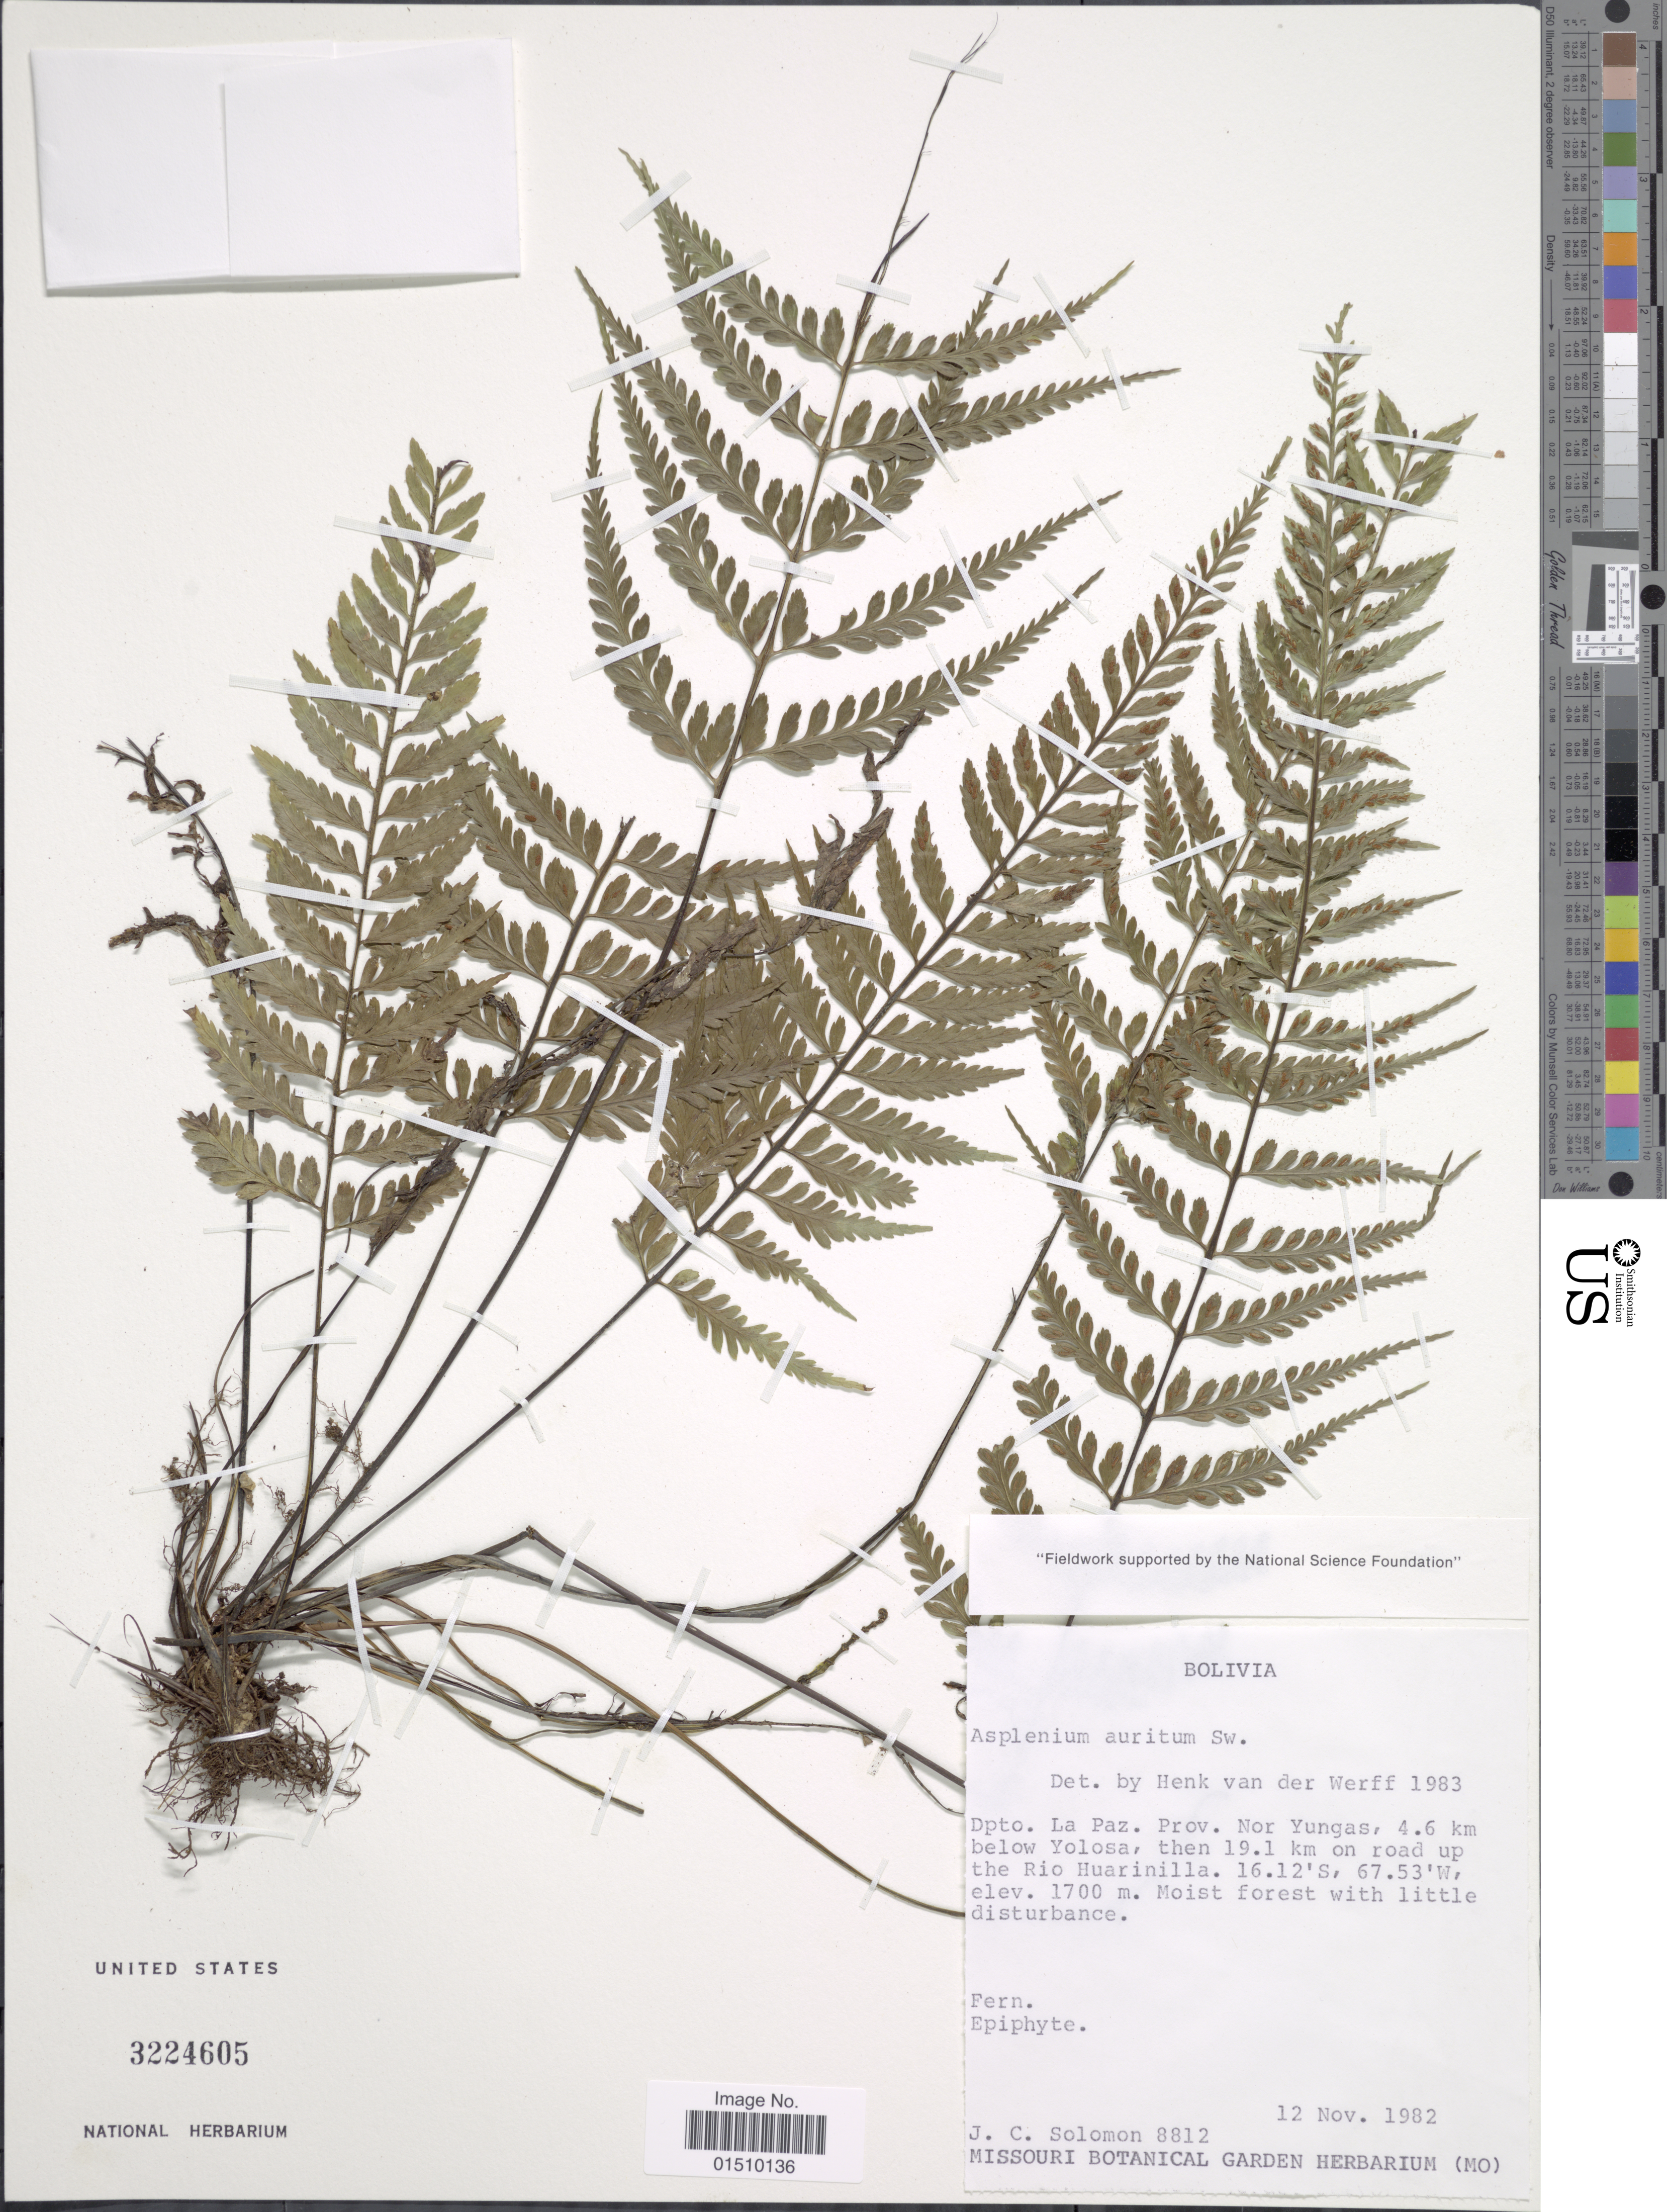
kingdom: Plantae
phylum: Tracheophyta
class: Polypodiopsida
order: Polypodiales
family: Aspleniaceae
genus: Asplenium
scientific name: Asplenium auritum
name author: Sw.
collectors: J. C. Solomon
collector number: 8812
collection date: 1982-11-12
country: Bolivia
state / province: La Paz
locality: Bolivia, Dpto. La Paz. Prov. Nor Yungas, 4.6 km below Yolosa, then 19.1 km on road up the Rio Huarinilla.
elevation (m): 1700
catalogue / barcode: US 3224605